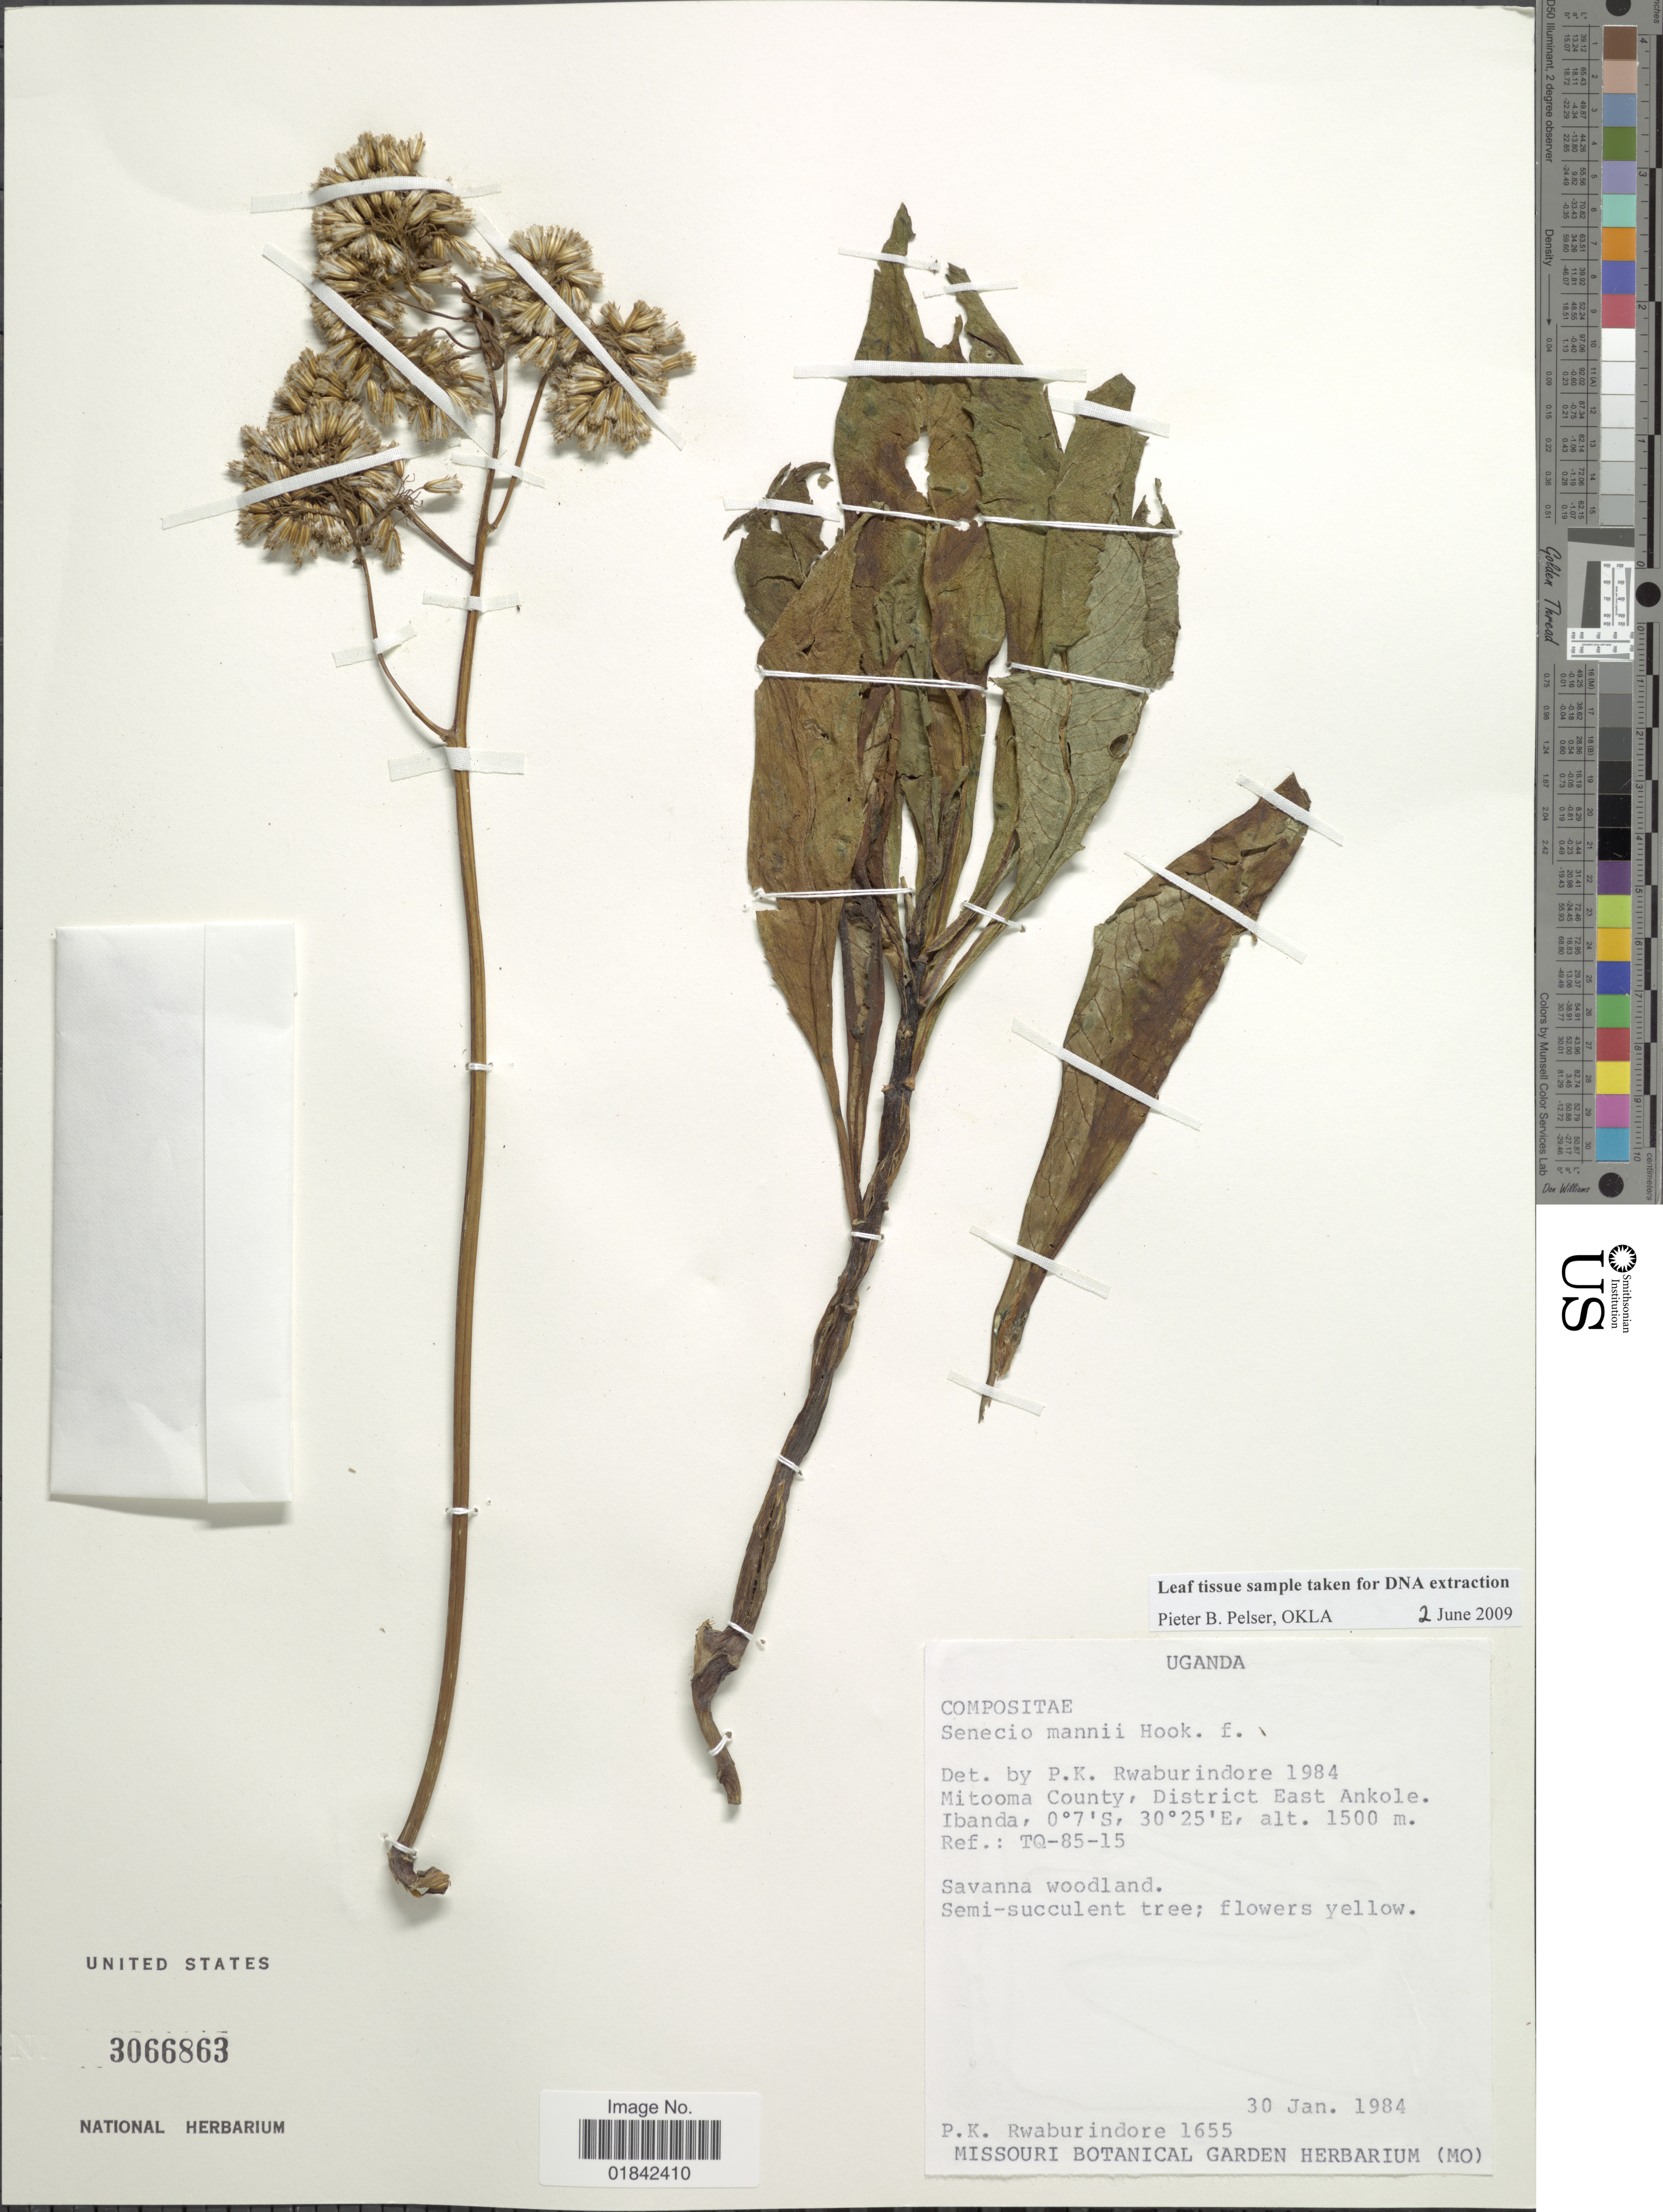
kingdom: Plantae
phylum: Tracheophyta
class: Magnoliopsida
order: Asterales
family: Asteraceae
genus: Senecio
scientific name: Senecio mannii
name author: Hook. f.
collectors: P. Rwaburindore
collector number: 1655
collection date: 1984-01-30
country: Uganda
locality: Mitooma County, District East Ankole, Ibanda, Savanna woodland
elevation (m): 1500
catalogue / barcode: US 3066863